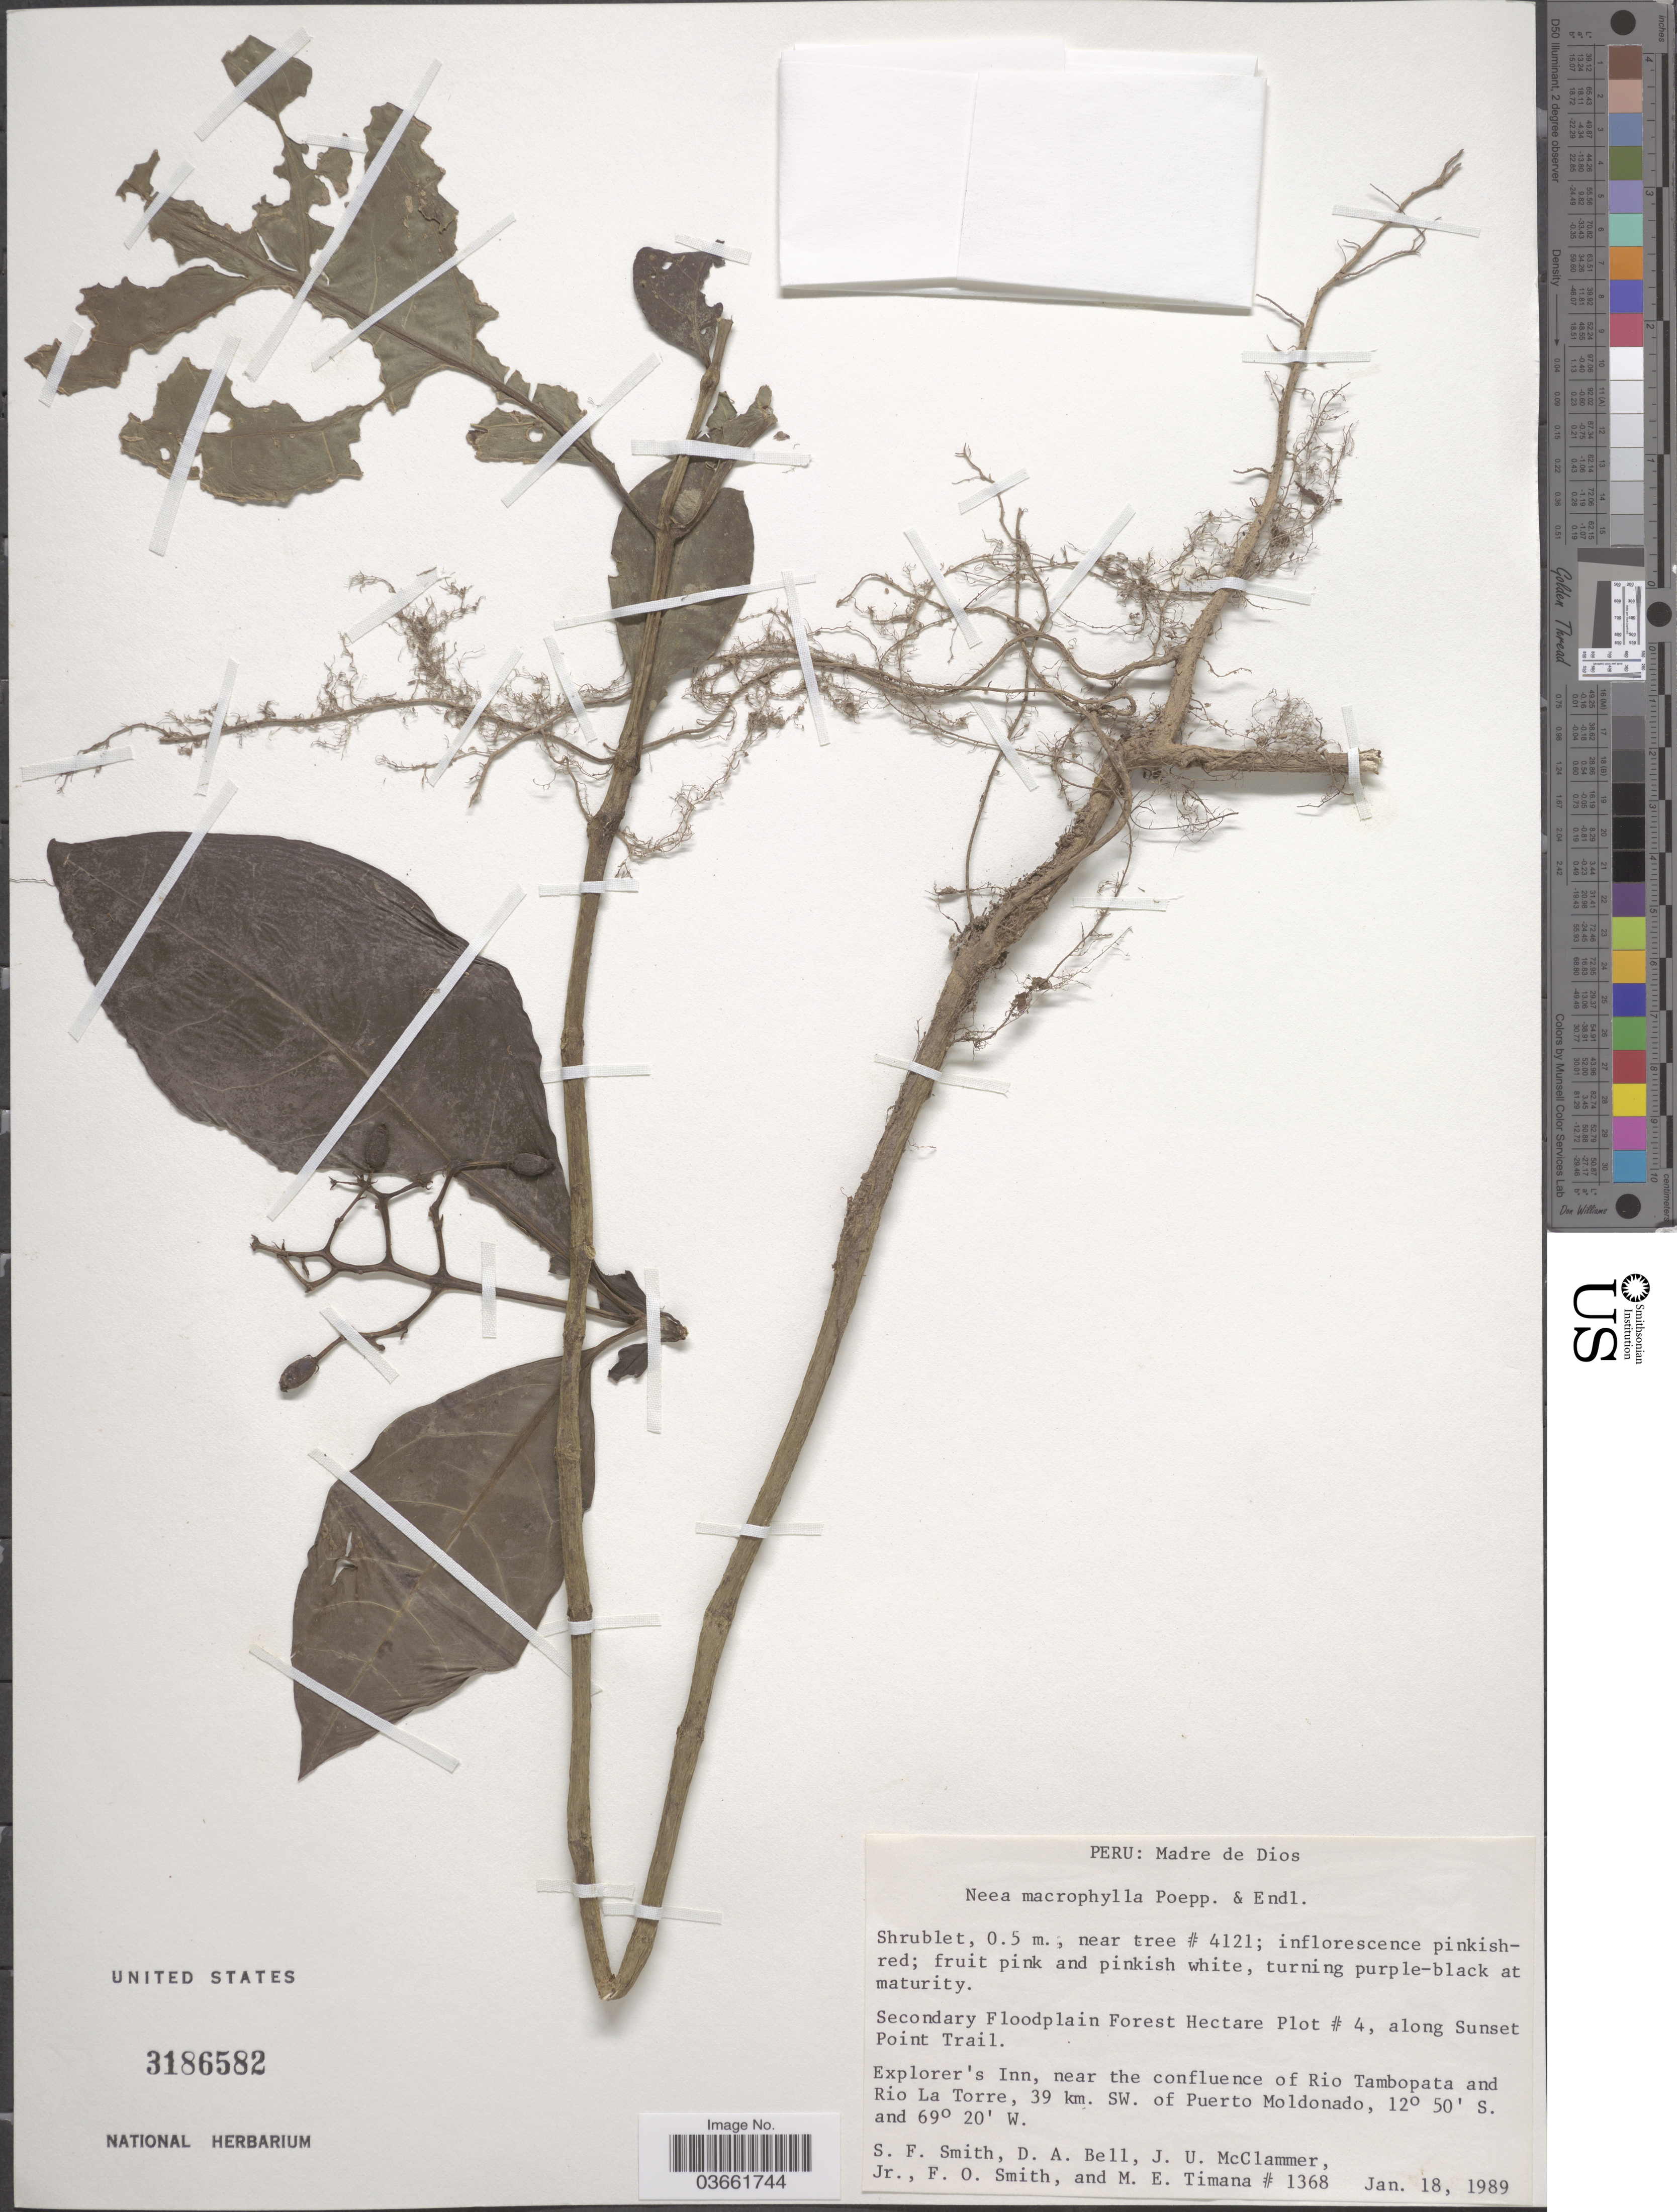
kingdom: Plantae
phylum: Tracheophyta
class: Magnoliopsida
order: Caryophyllales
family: Nyctaginaceae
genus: Neea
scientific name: Neea macrophylla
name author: Britton ex Rusby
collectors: S.F. Smith, D. A. Bell, J. McClammer Jr. & F. Smith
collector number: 1368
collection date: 1989-01-18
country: Peru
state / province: Madre de Dios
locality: Secondary Floodplain Forest Hectare Plot #4, along Sunset Point Trail. Explorer's Inn, near the confluence of Rio Tambopata and Rio La Torre, 39 km. SW. of Puerto Moldonado.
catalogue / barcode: US 3186582